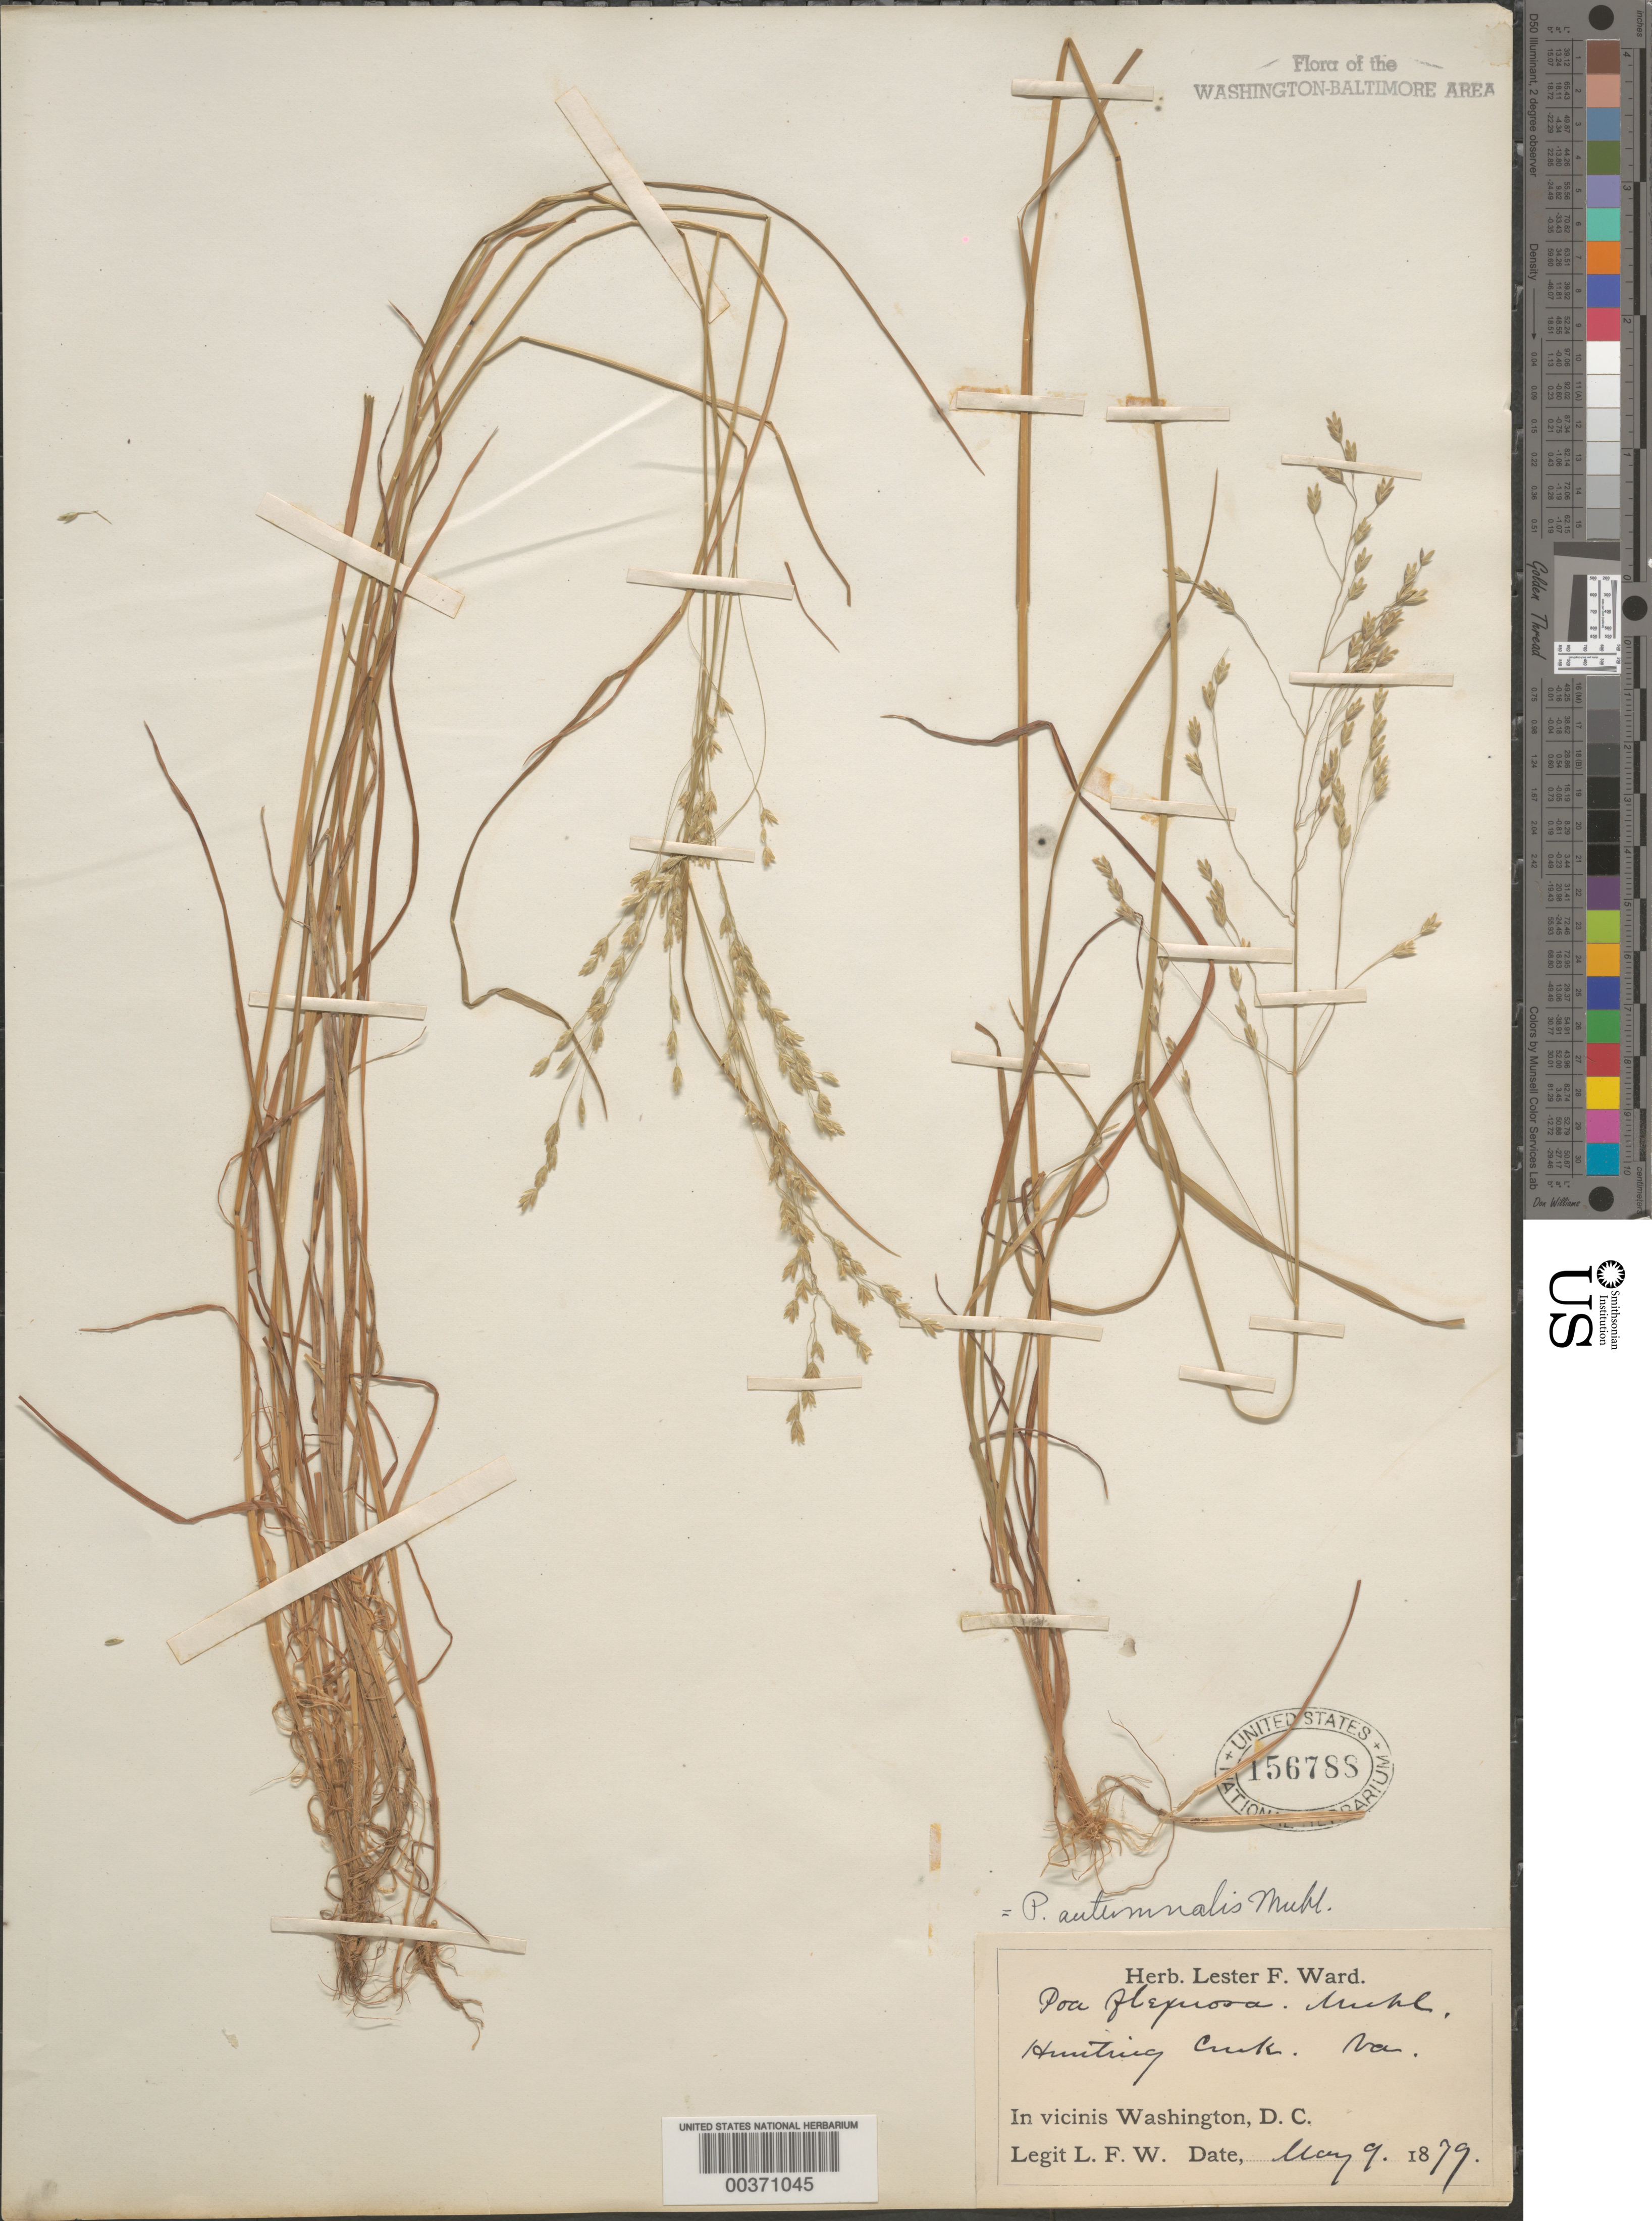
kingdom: Plantae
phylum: Tracheophyta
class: Liliopsida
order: Poales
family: Poaceae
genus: Poa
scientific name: Poa autumnalis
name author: Muhl. ex Elliott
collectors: L. F. Ward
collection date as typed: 09 May 1879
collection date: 1879-05-09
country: United States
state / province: Virginia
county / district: Fairfax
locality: Hunting Creek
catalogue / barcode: US 156788